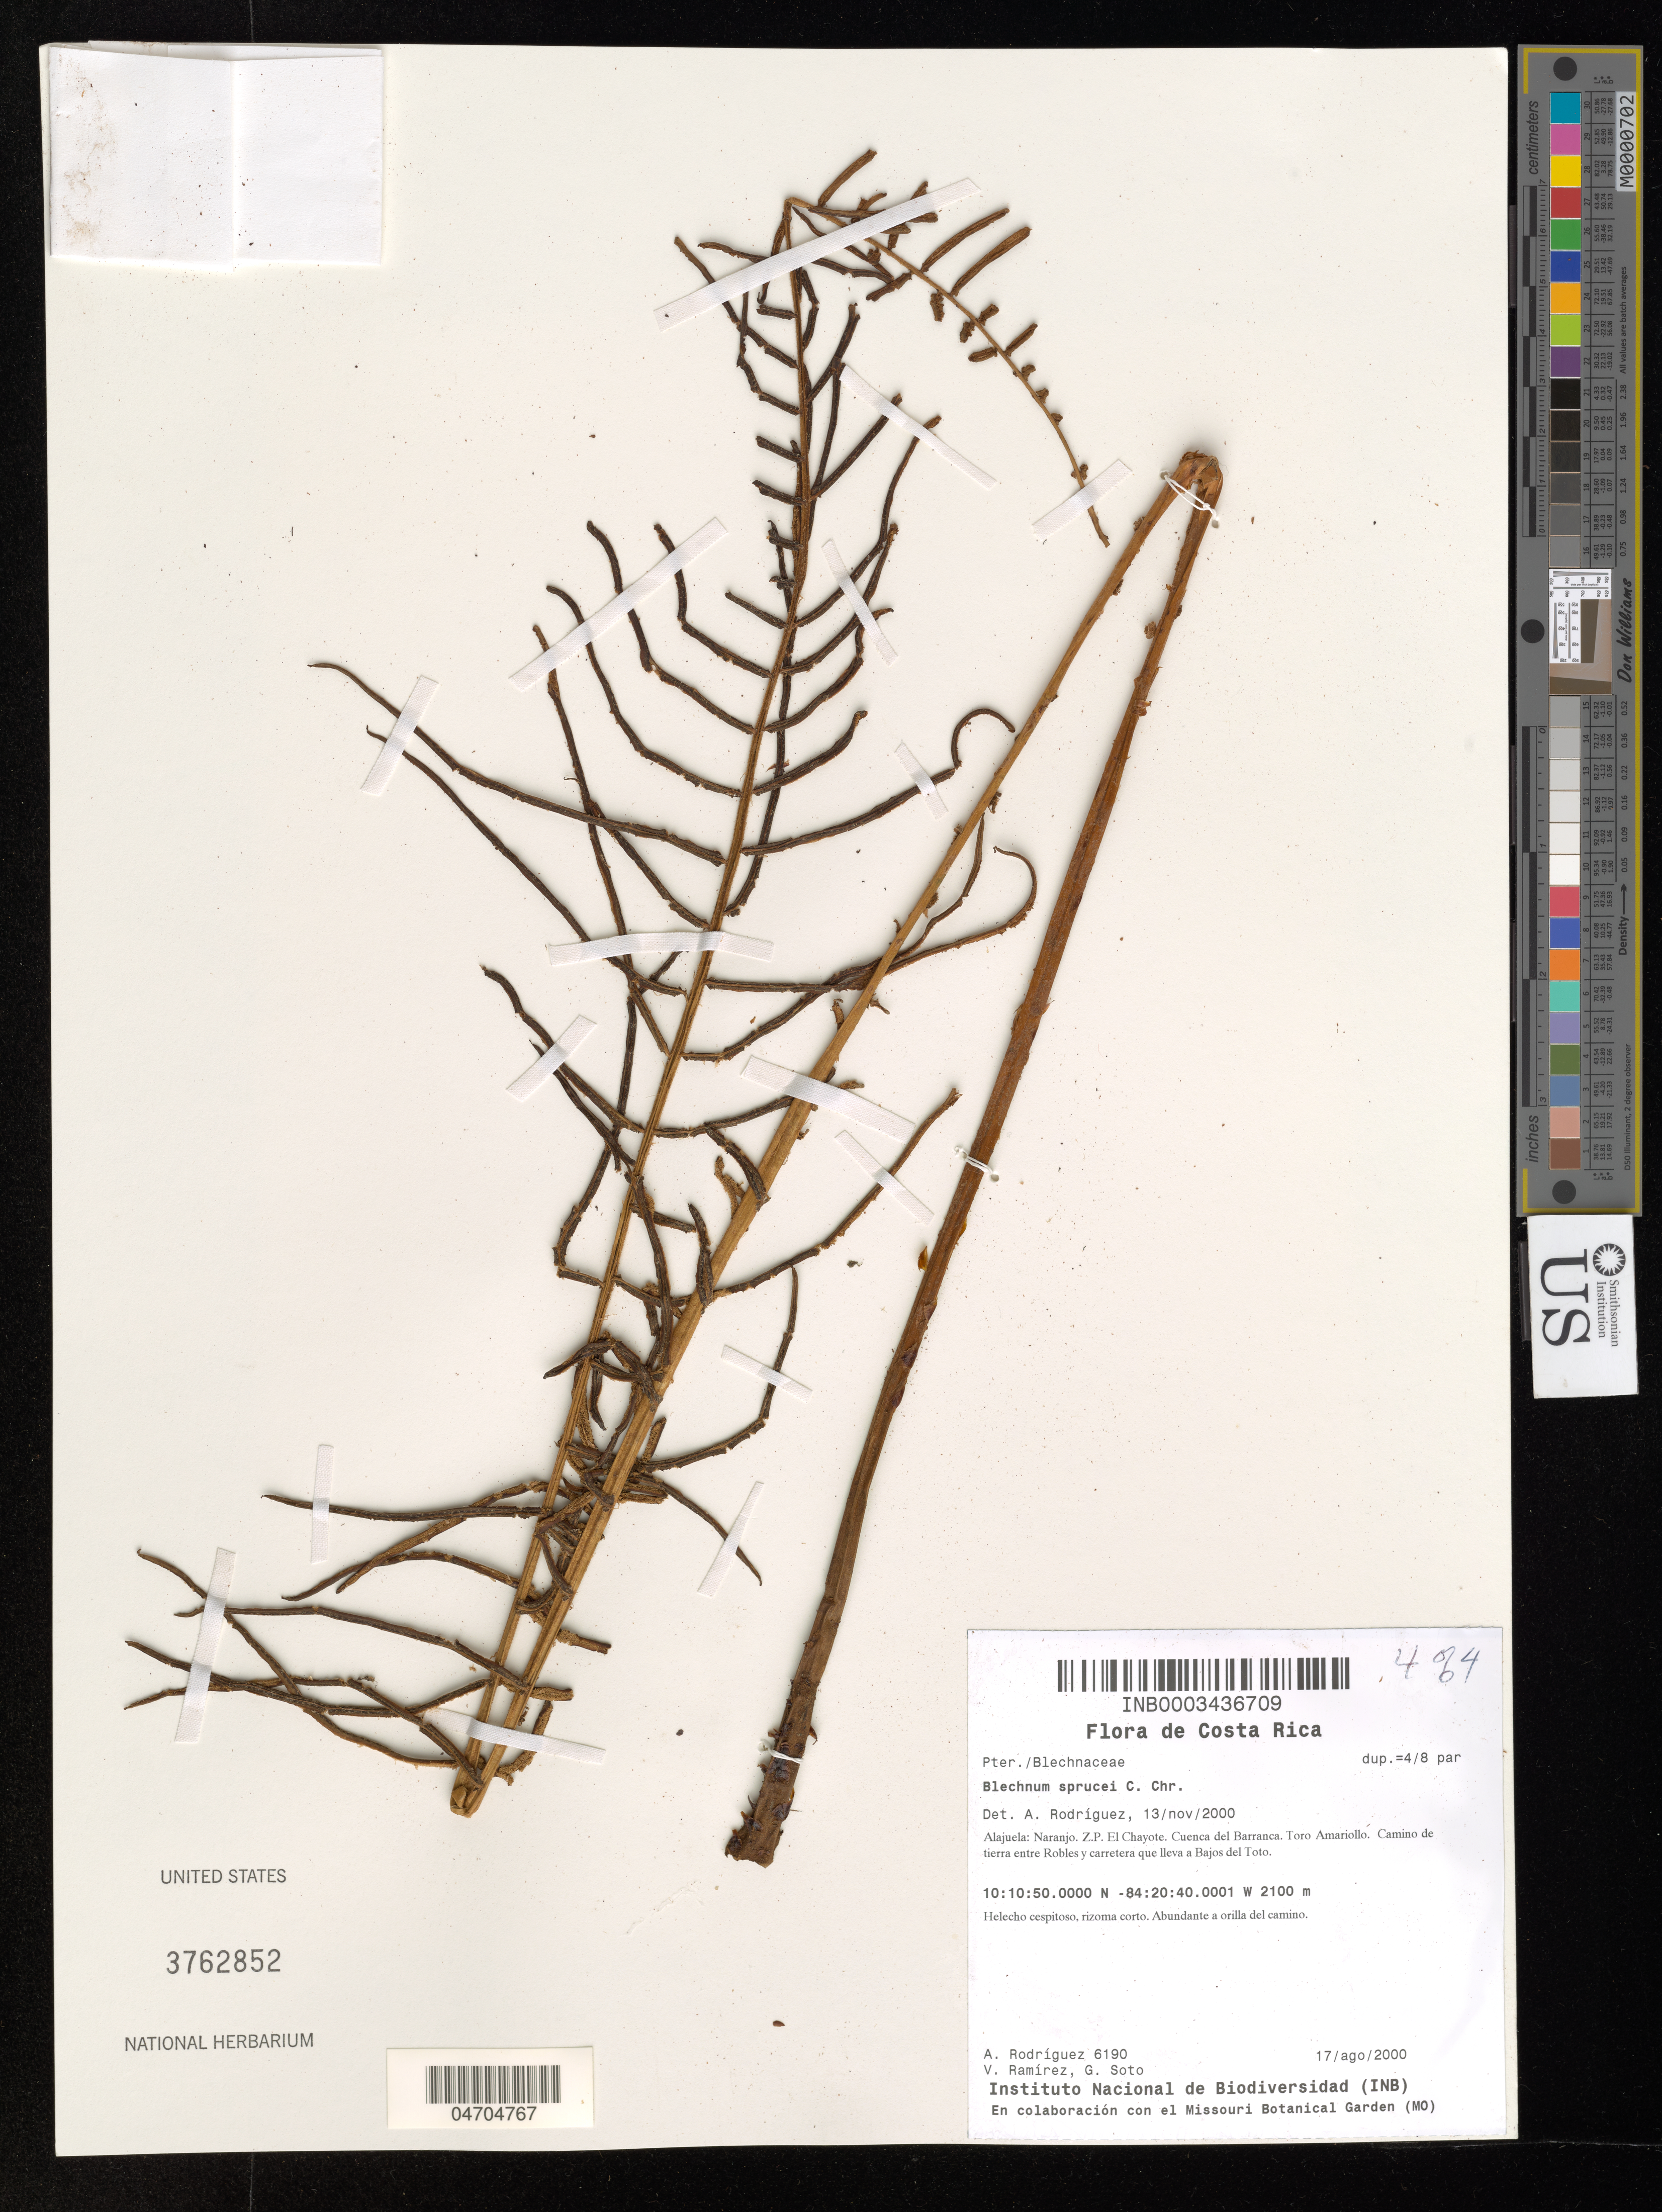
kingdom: Plantae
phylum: Tracheophyta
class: Polypodiopsida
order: Polypodiales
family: Blechnaceae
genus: Blechnum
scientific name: Blechnum sprucei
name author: C. Chr.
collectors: A. Rodríguez, V. Ramirez & G. Soto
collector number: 6190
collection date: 2000-08-17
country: Costa Rica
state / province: Alajuela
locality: Naranjo. Z.P. El Chayote, Cuenca del Barranca. Toro Amariollo. Camino de tierra entre Robles y carretera que lleva a Bajos del Toto.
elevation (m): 2100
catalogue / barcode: US 3762852